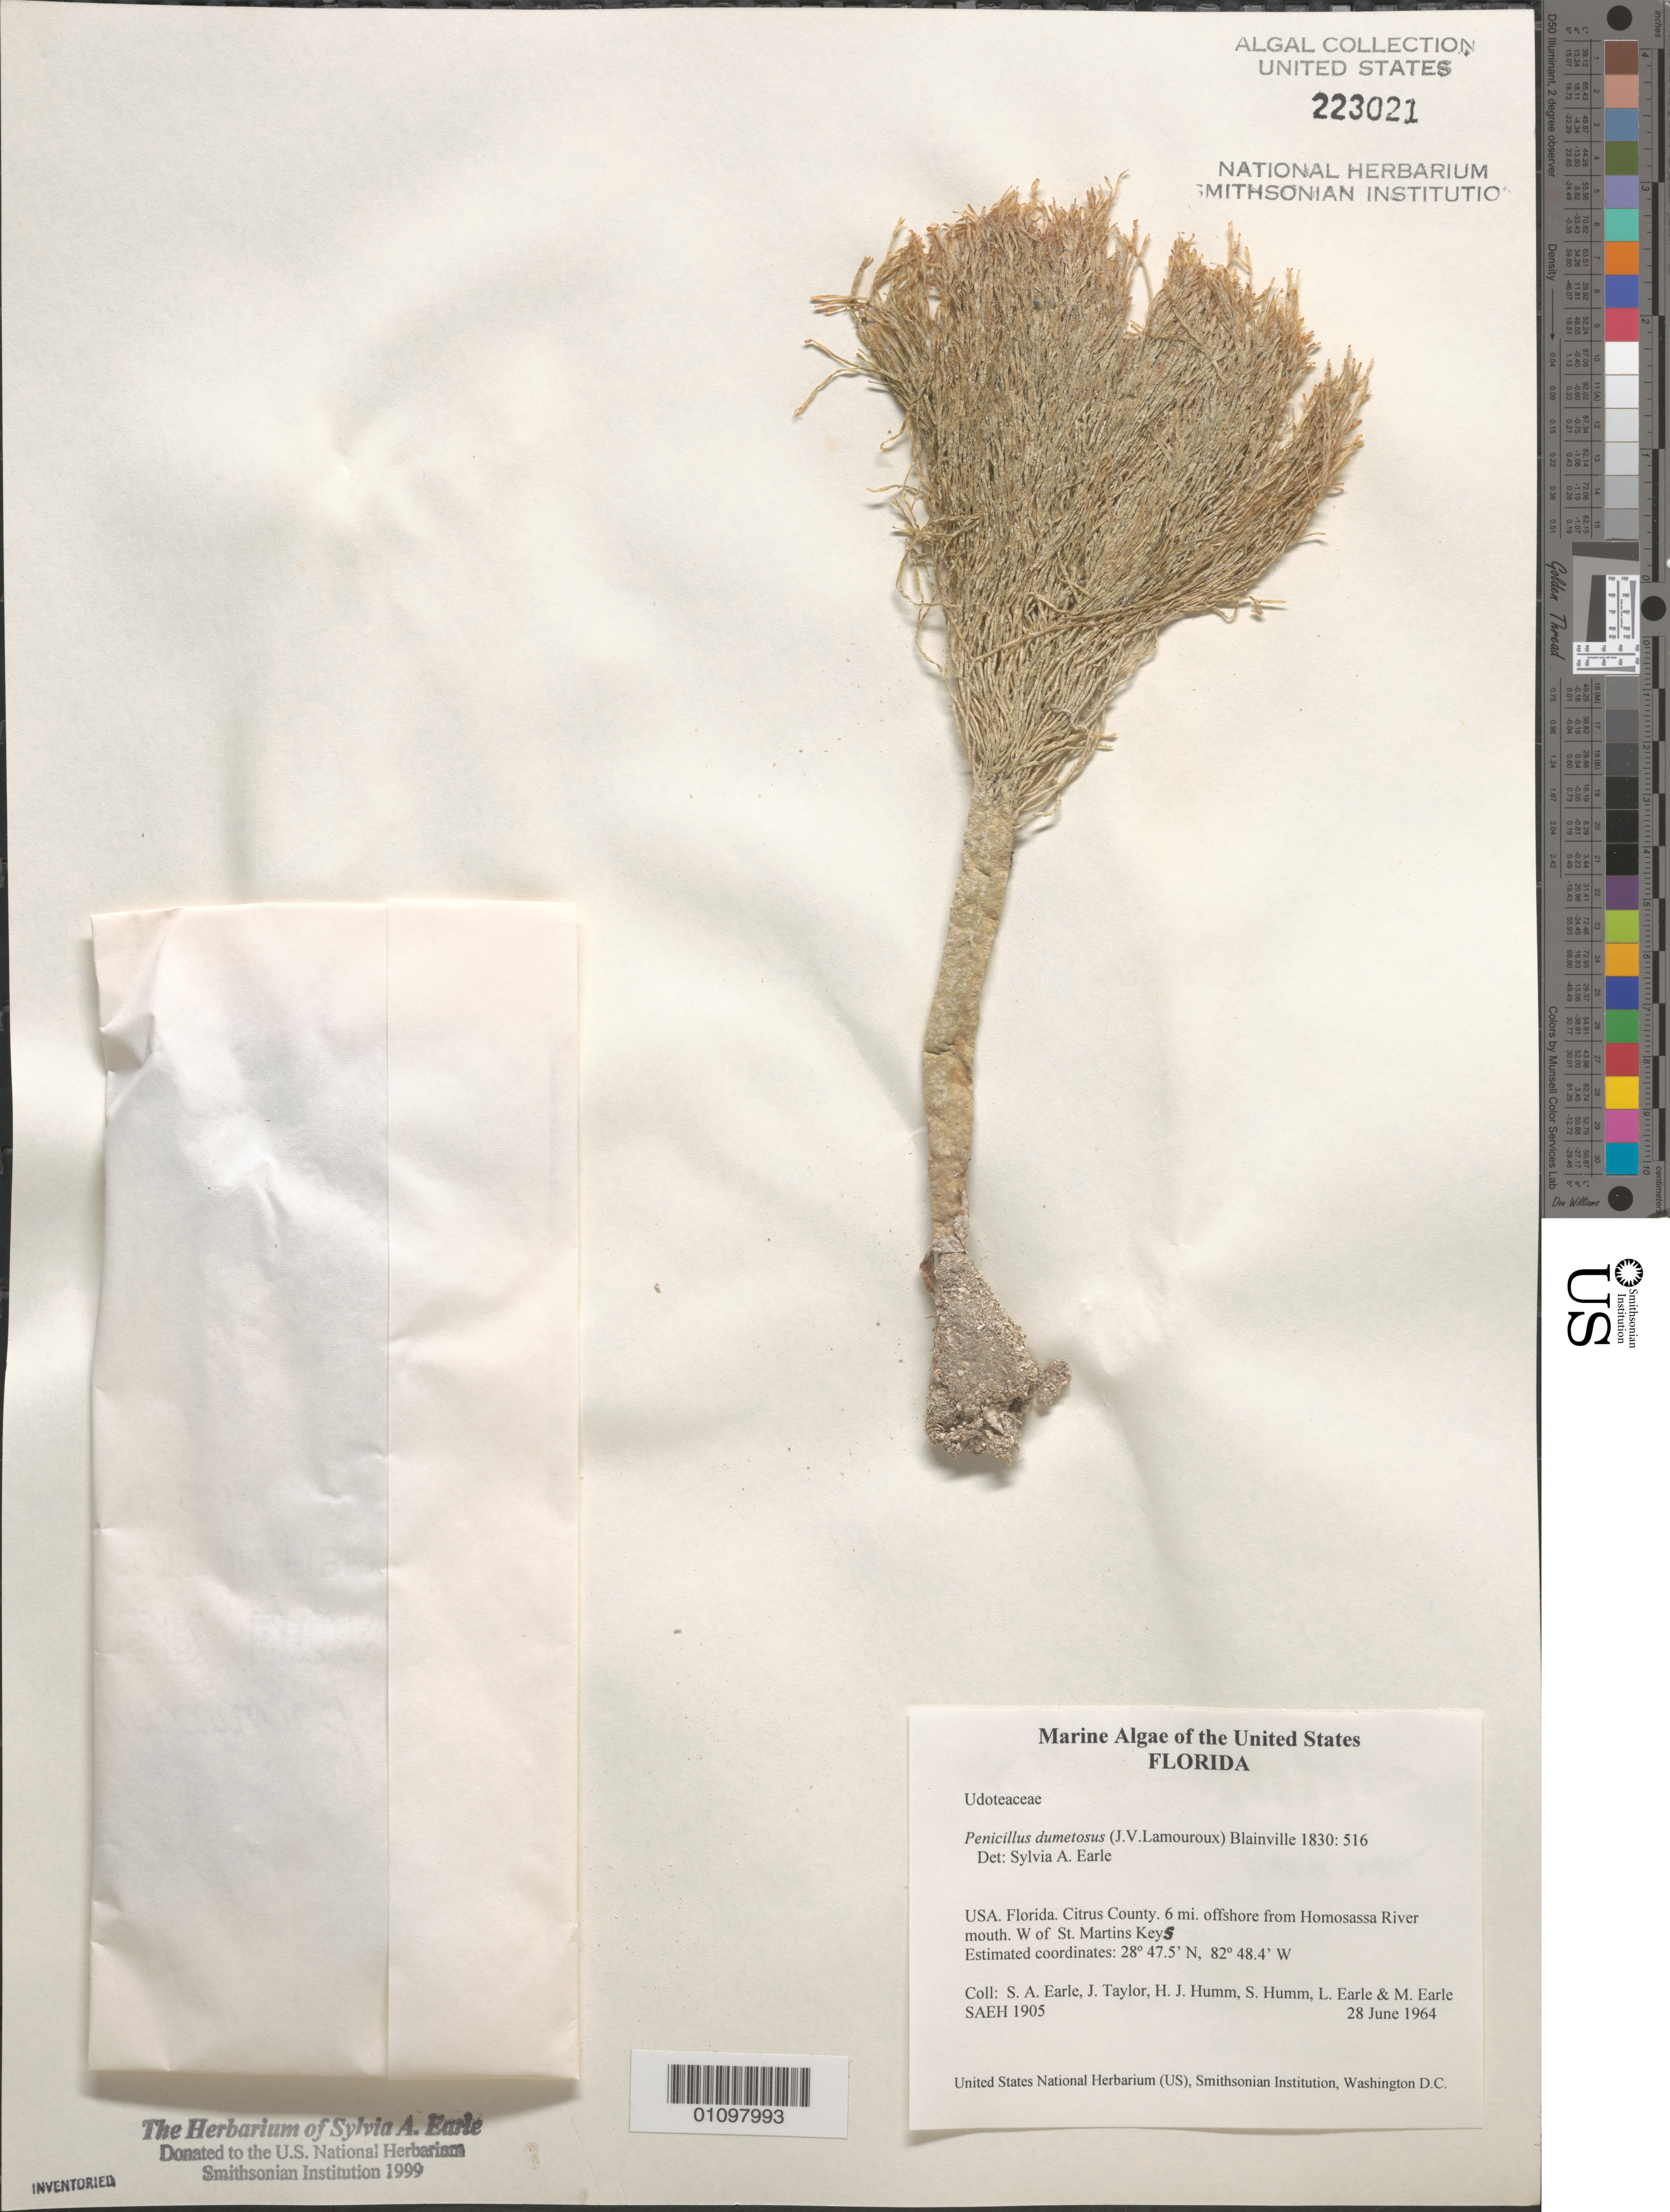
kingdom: Plantae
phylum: Chlorophyta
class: Ulvophyceae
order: Bryopsidales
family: Udoteaceae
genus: Penicillus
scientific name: Penicillus dumetosus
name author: (J.V.Lamouroux) Blainville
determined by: Earle, S. A.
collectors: S. A. Earle, J. L. Taylor, H. J. Humm, S. Humm & L. Earle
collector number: SAEH 1905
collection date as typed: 28 Jun 1964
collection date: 1964-06-28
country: United States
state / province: Florida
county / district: Citrus County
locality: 6 miles off Homosassa River mouth, west of St. Martins Keys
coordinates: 28 47.5'N, 82 48.4'W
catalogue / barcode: US 223021